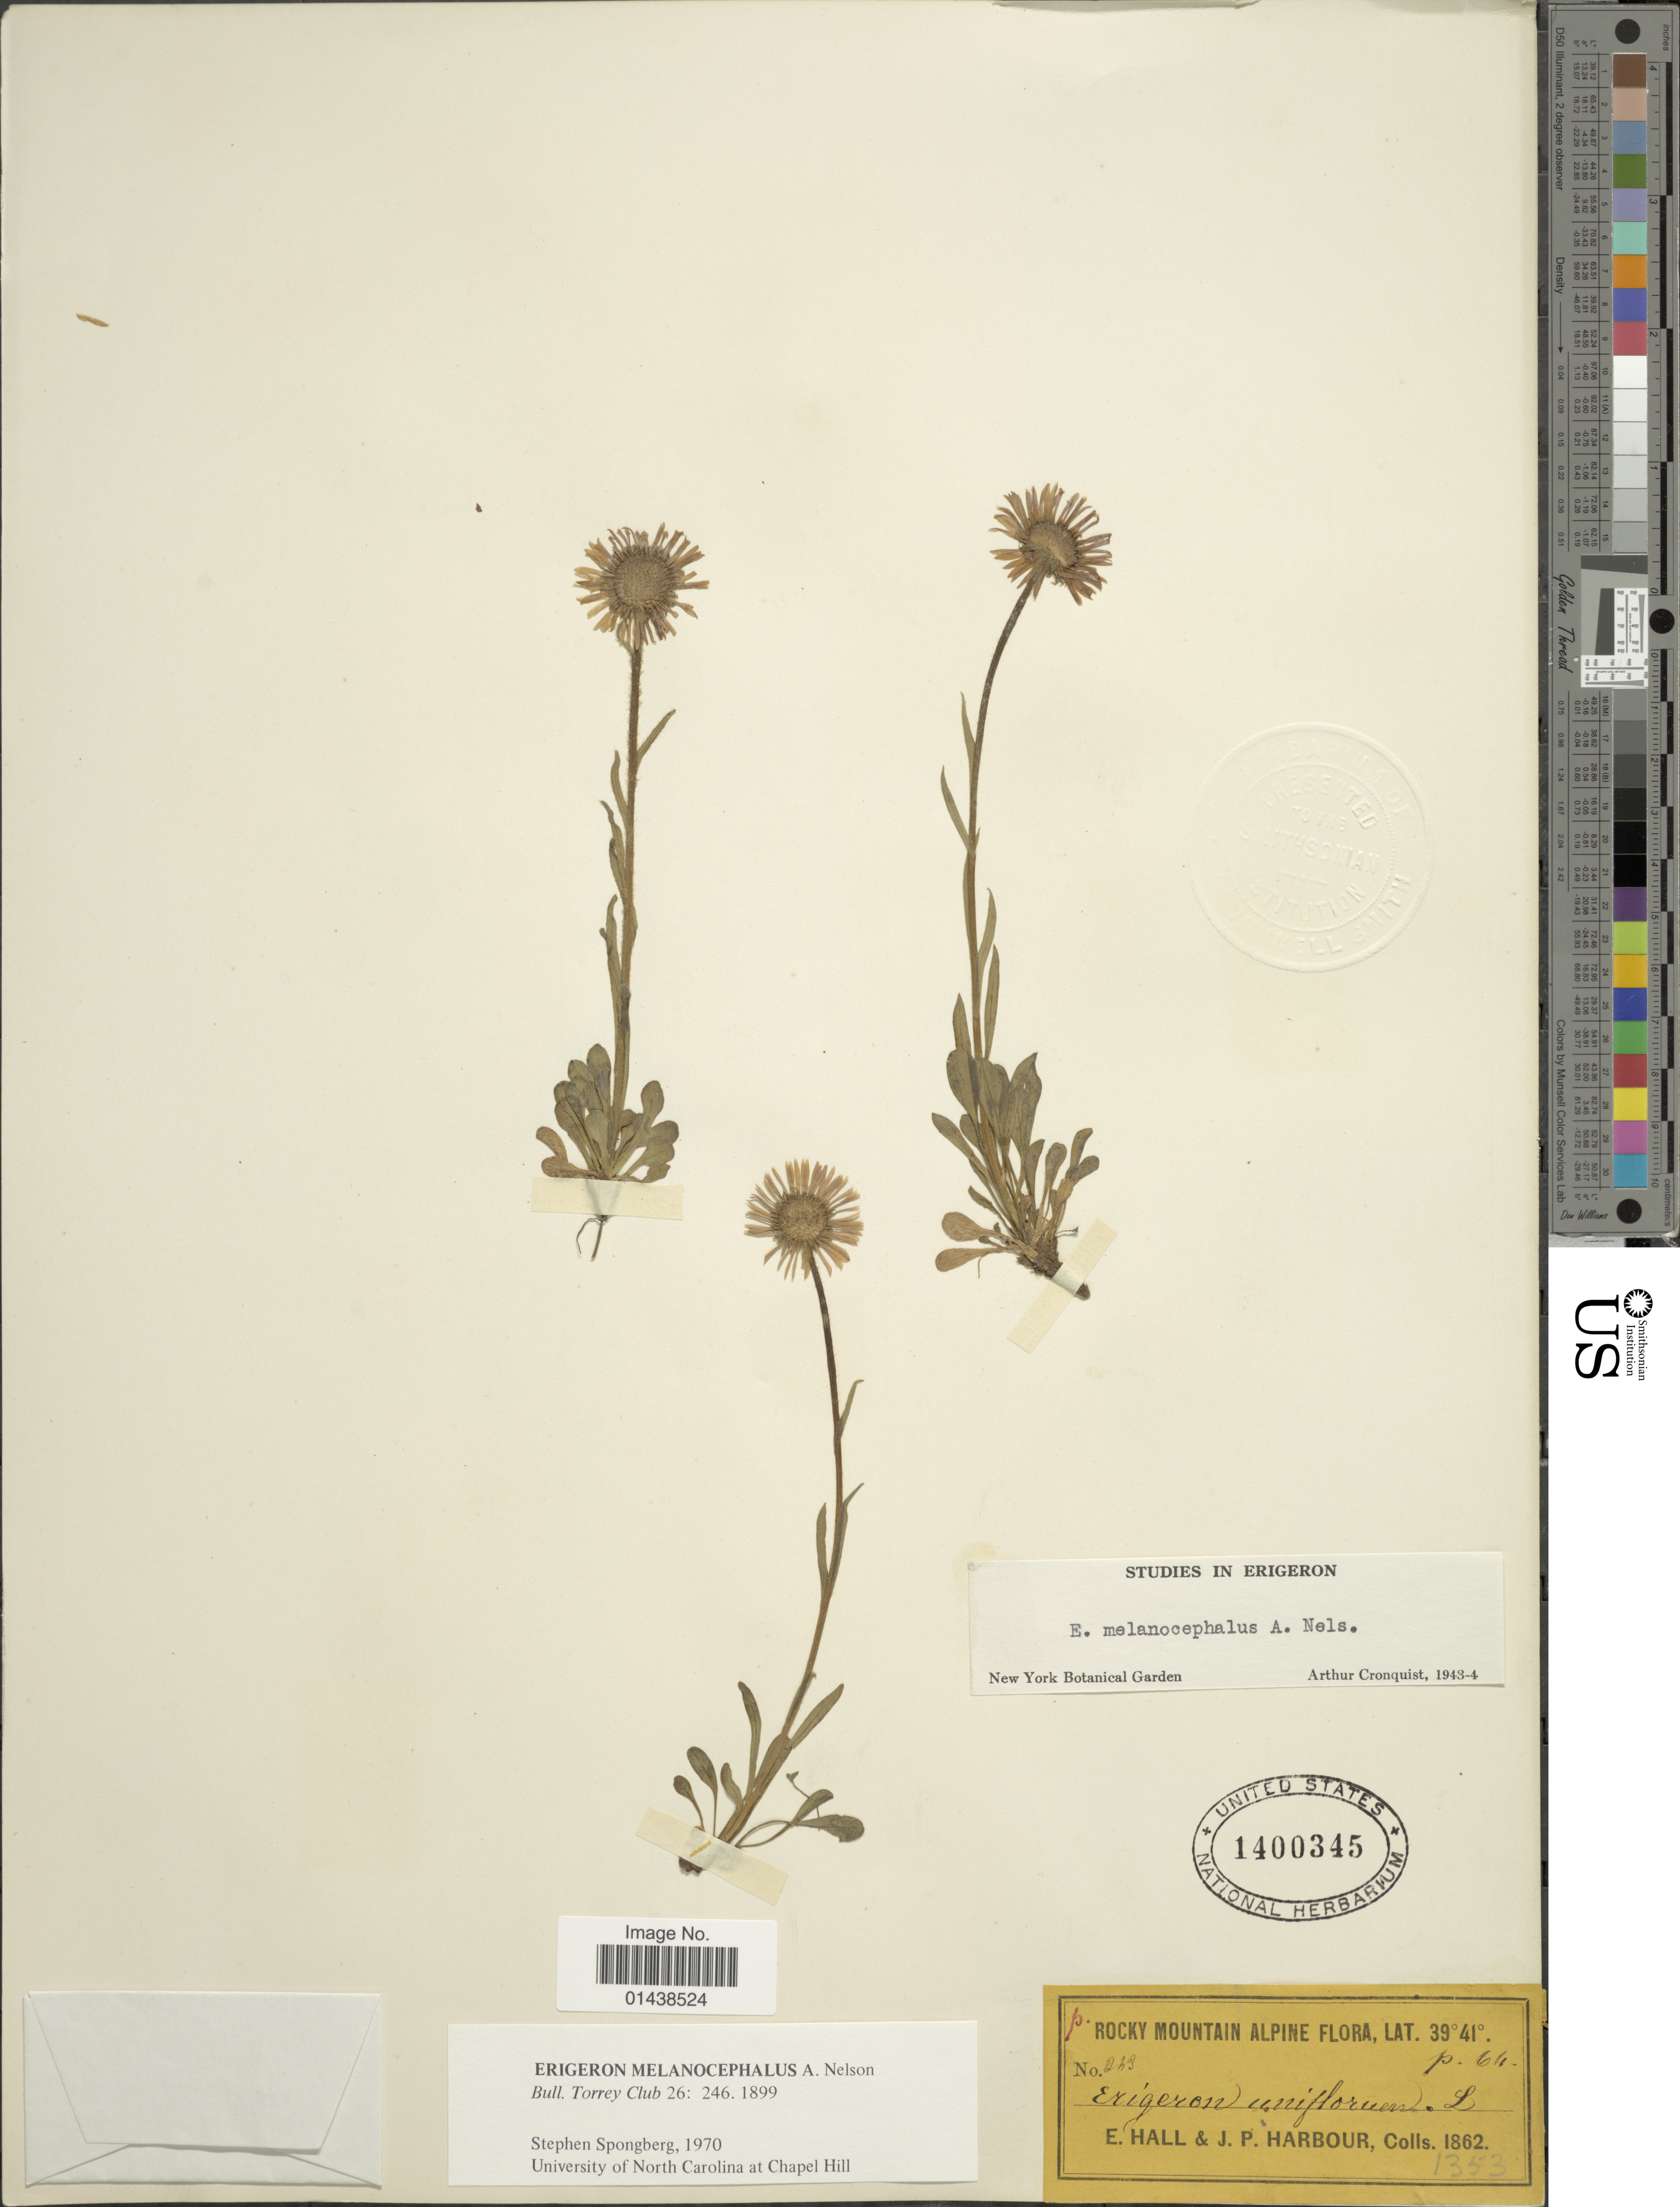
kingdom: Plantae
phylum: Tracheophyta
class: Magnoliopsida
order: Asterales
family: Asteraceae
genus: Erigeron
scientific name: Erigeron melanocephalus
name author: (A. Nelson) A. Nelson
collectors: E. Hall & J. Harbour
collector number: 243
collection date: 1862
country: United States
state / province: Colorado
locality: Rocky Mtns. Alpine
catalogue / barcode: US 1400345